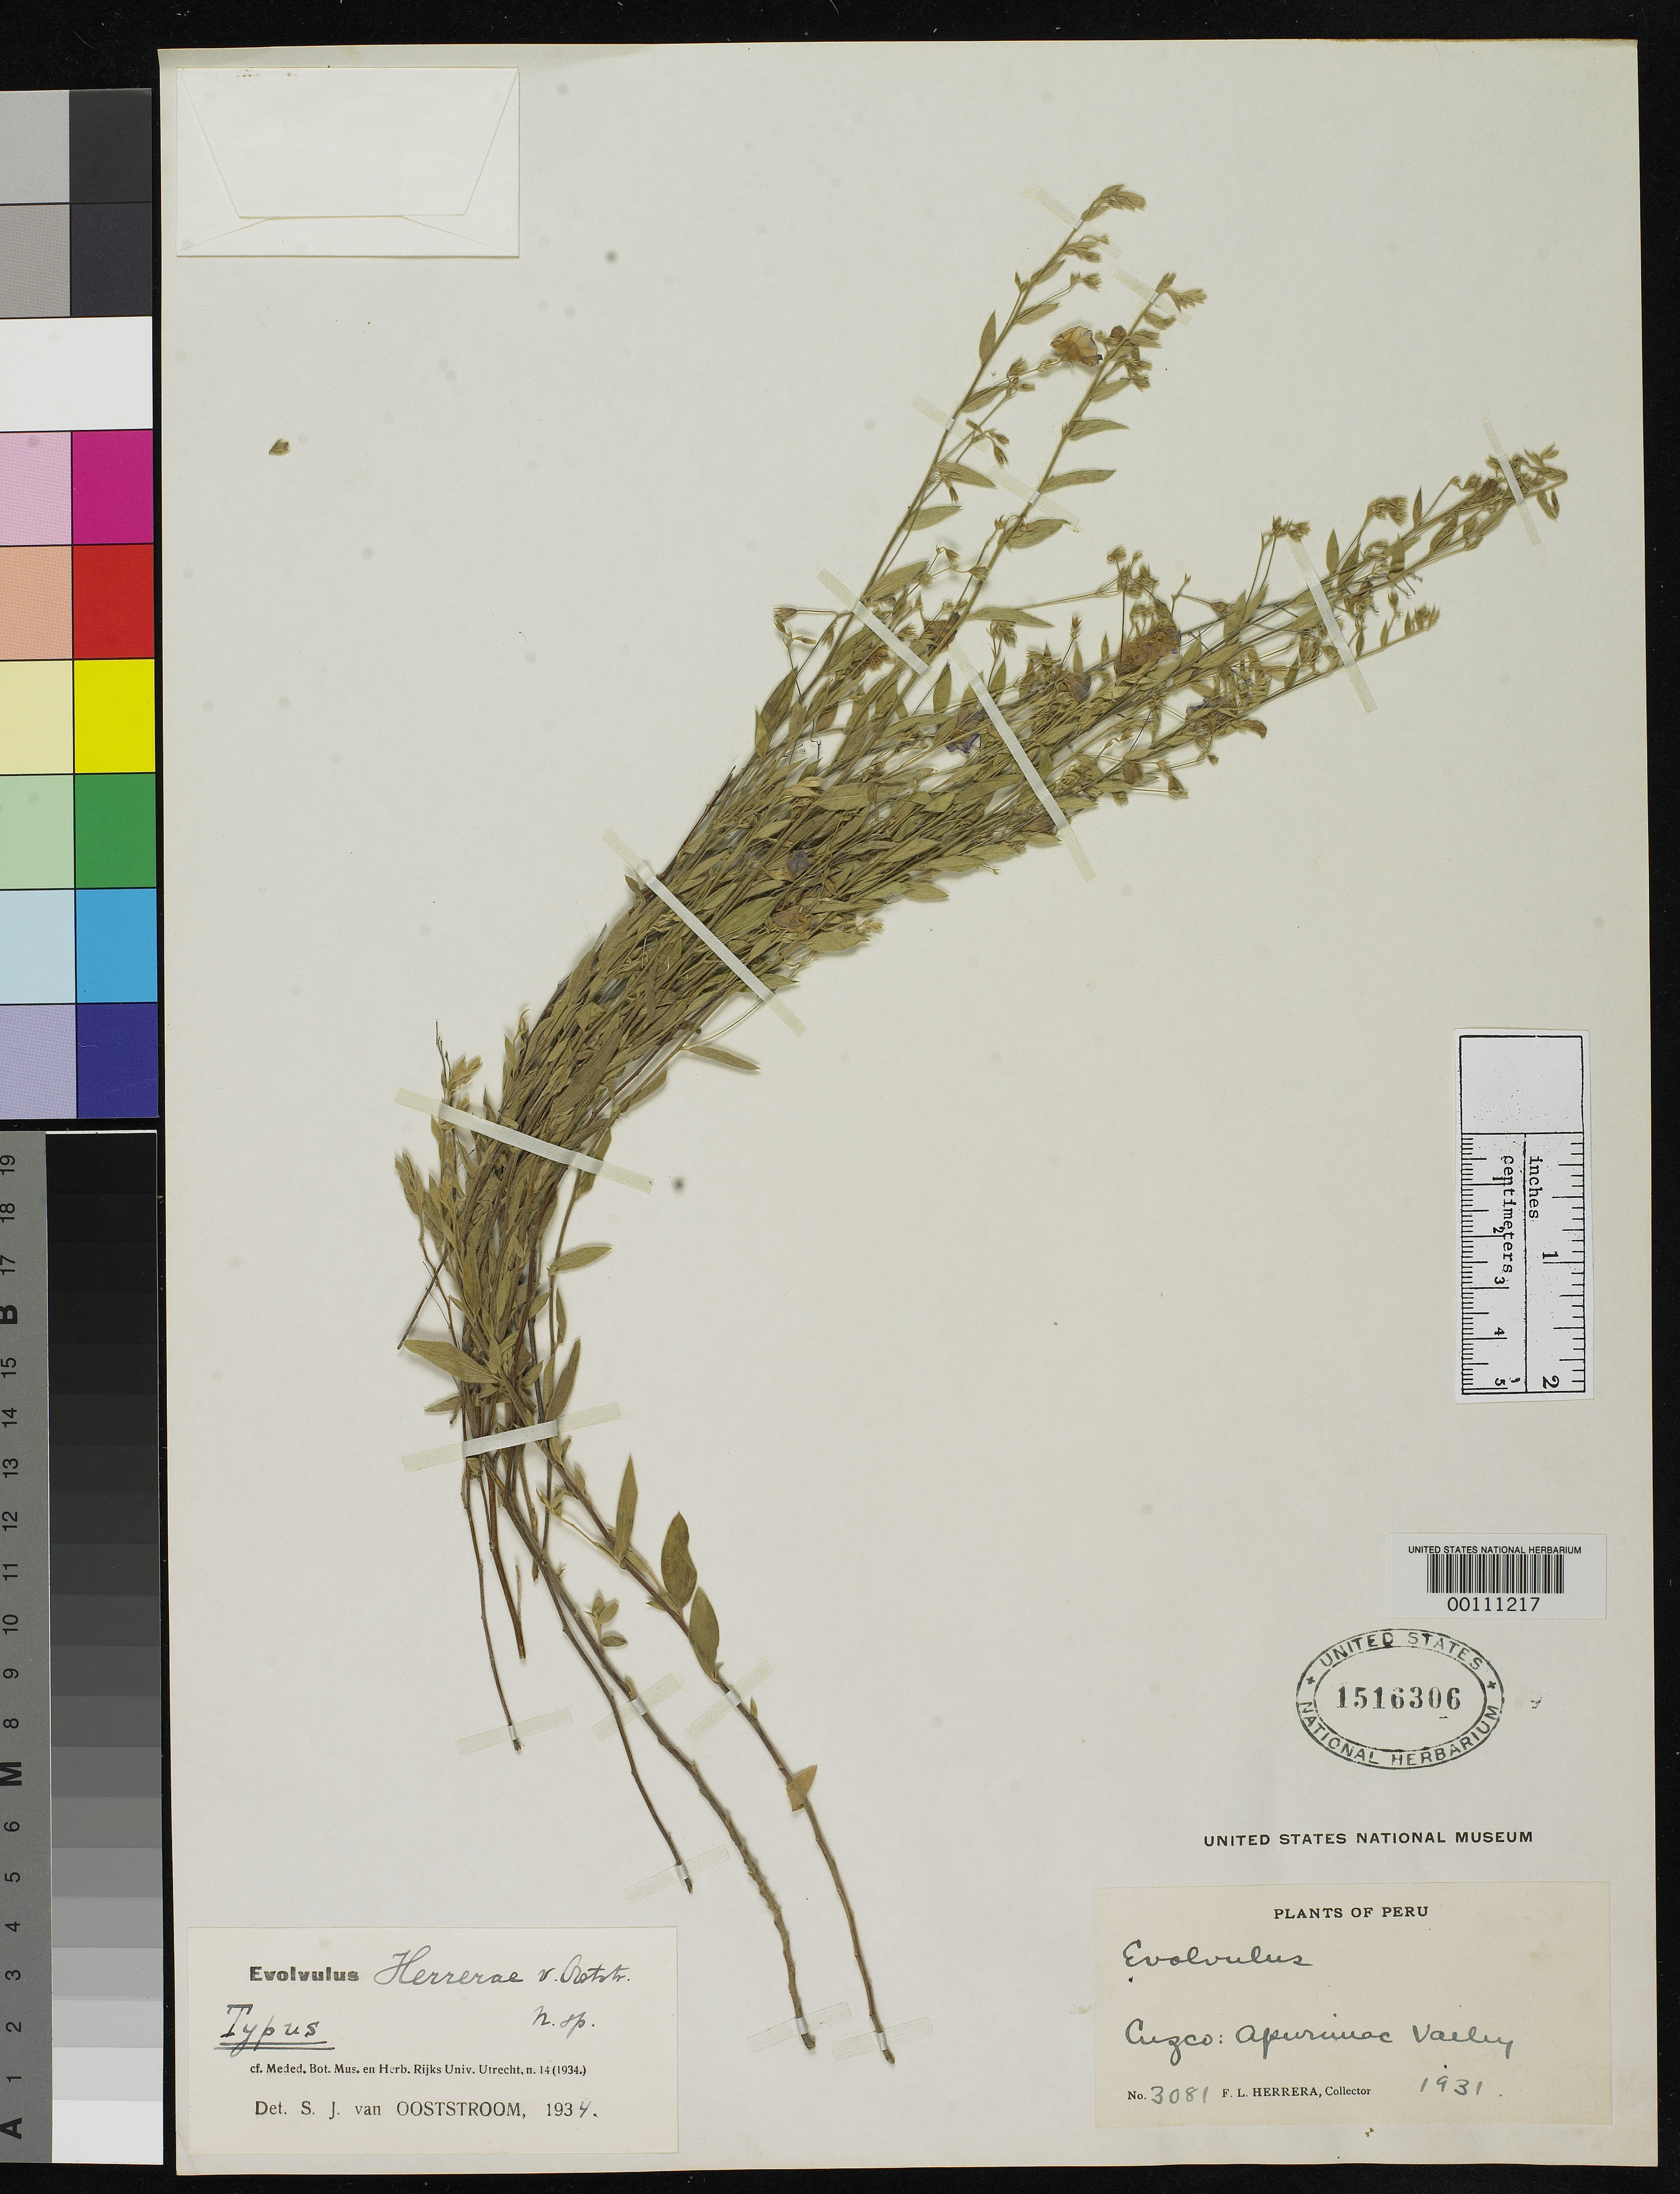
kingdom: Plantae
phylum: Tracheophyta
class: Magnoliopsida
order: Solanales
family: Convolvulaceae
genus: Evolvulus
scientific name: Evolvulus herrerae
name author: Ooststr.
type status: Holotype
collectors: F. L. Herrera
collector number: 3081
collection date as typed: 1931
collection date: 1931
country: Peru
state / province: Cusco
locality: Apurímac Valley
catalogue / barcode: US 1516306